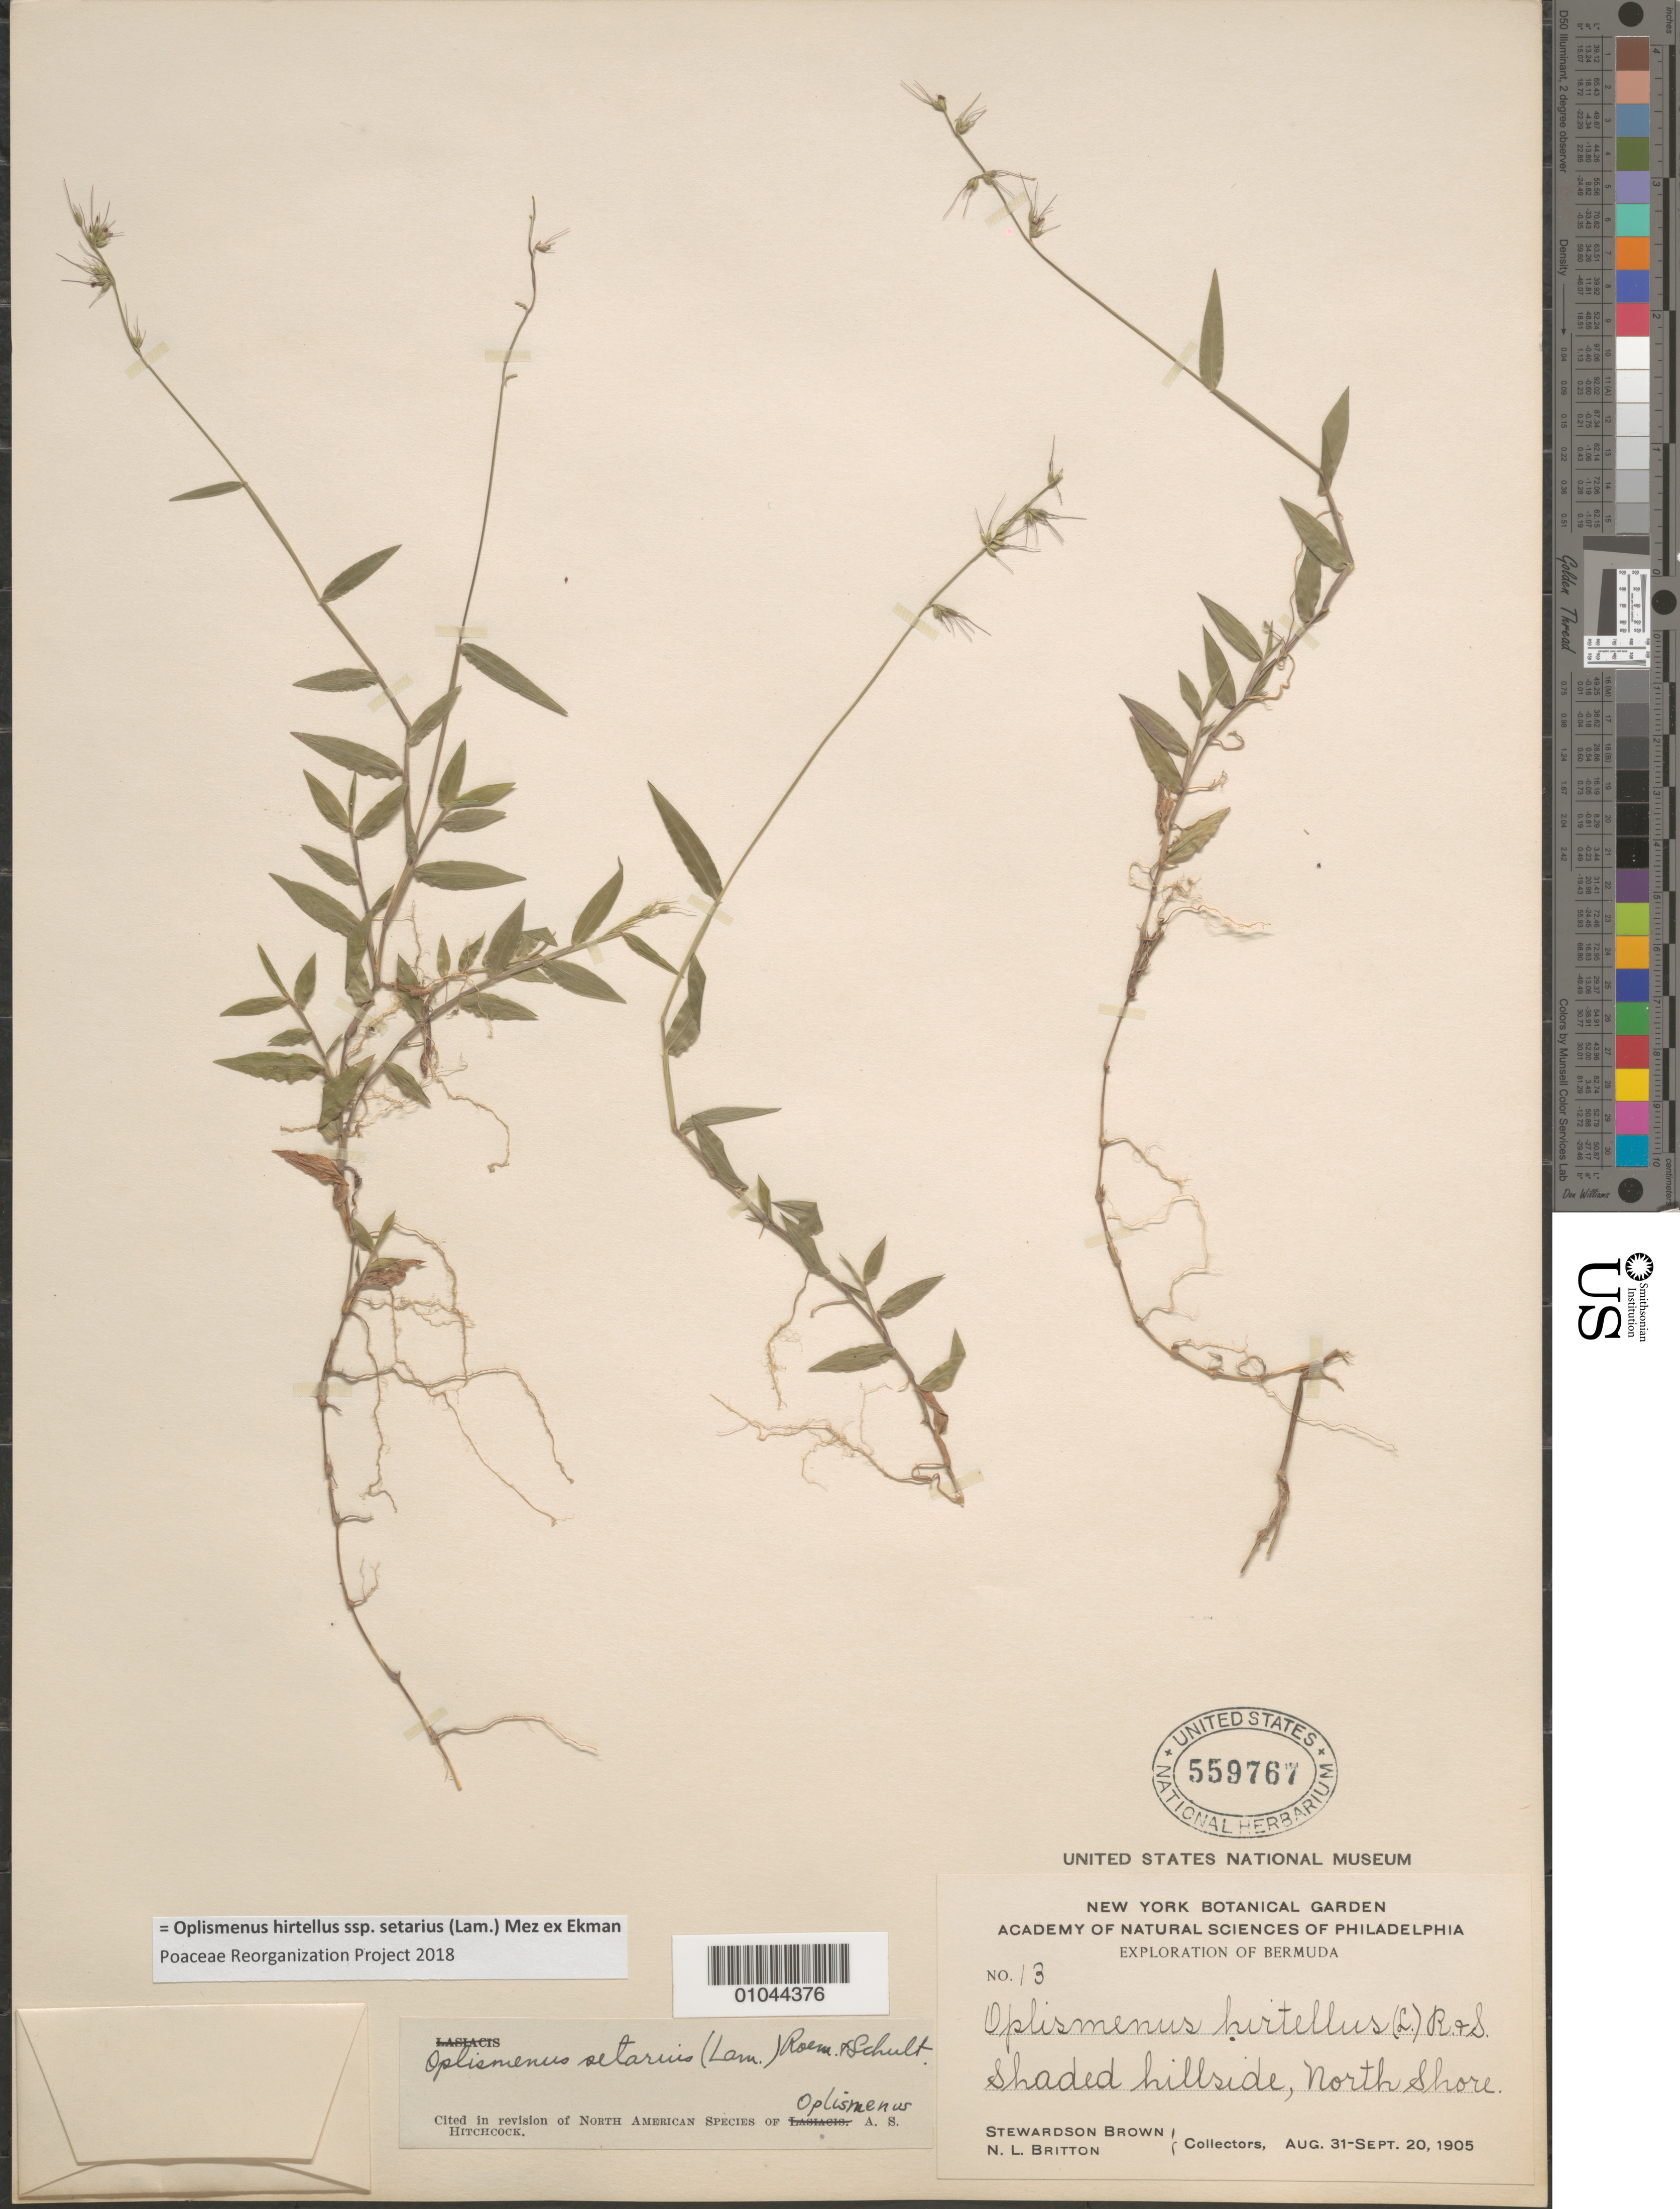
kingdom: Plantae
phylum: Tracheophyta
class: Liliopsida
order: Poales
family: Poaceae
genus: Oplismenus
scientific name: Oplismenus hirtellus subsp. setarius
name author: (Lam.) Mez ex Ekman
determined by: Poaceae Reorganization Project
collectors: S. Brown & N. Britton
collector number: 13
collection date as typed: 31 Aug 1905 to 20 Sep 1905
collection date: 1905-08-31/1905-09-20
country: Bermuda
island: Bermuda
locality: North Shore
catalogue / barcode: US 559767